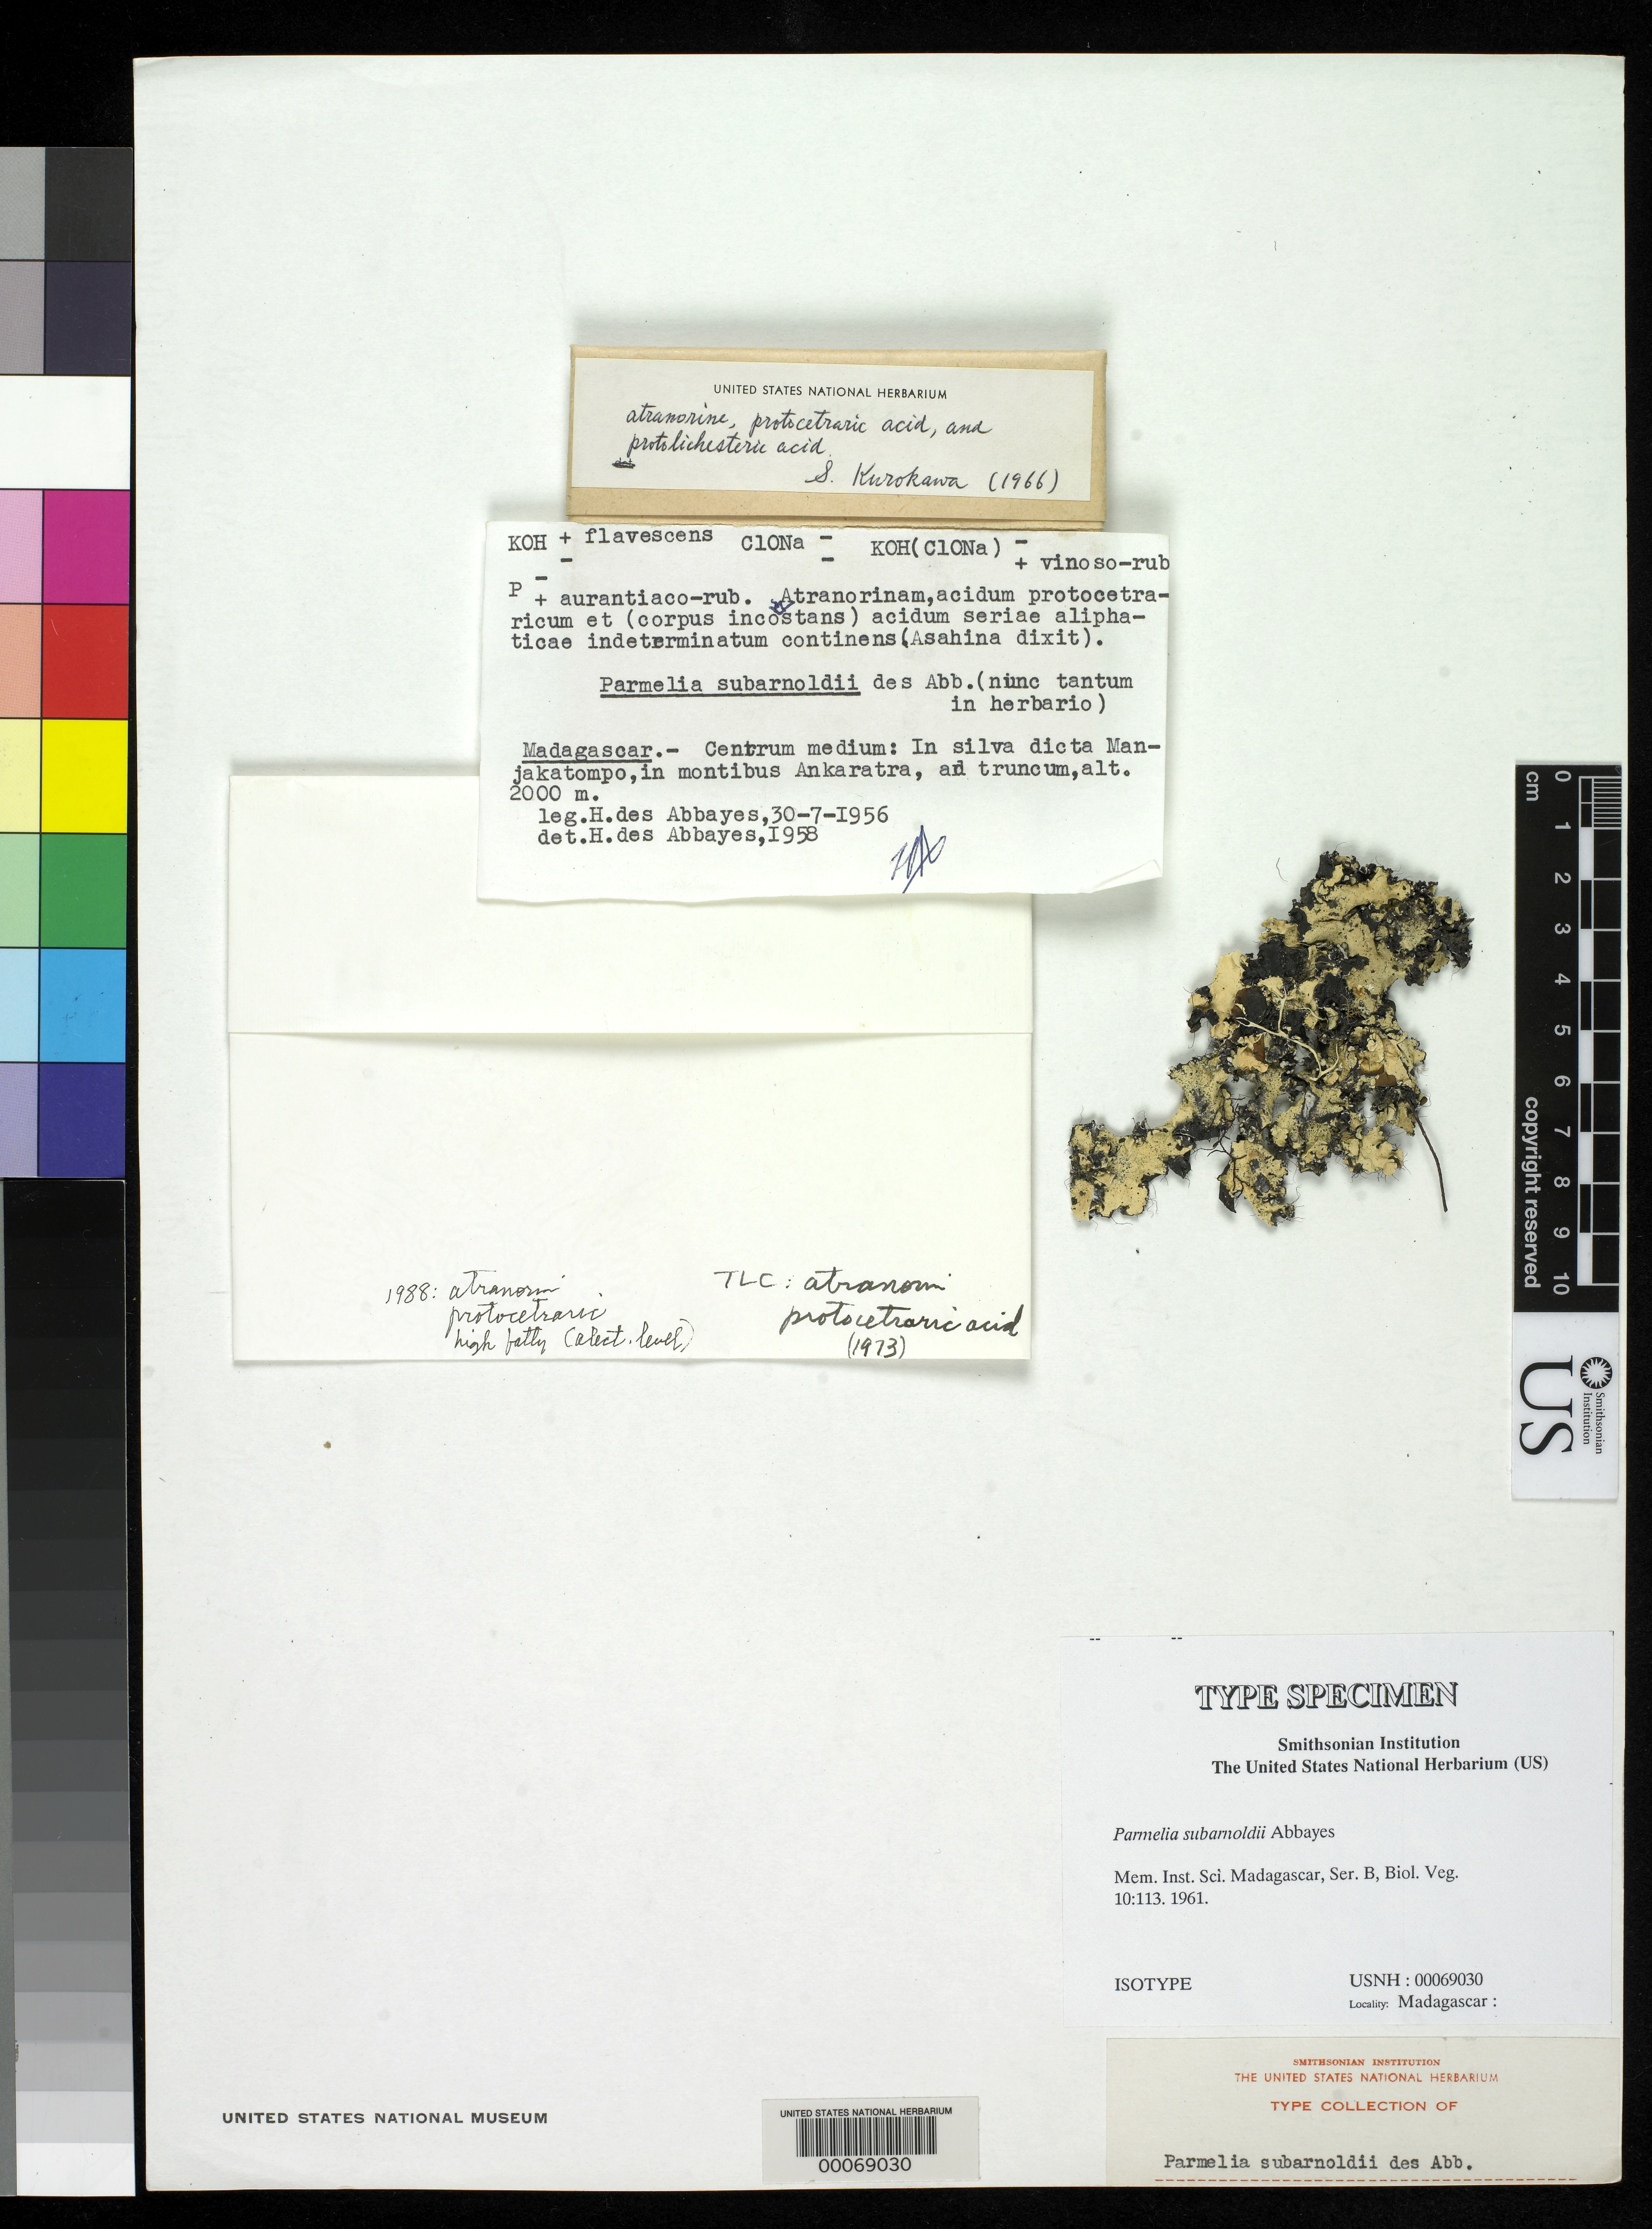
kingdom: Fungi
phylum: Ascomycota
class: Lecanoromycetes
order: Lecanorales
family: Parmeliaceae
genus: Parmelia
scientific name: Parmelia subarnoldii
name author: Abbayes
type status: Isotype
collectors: H. R. Abbayes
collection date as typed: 30 Jul 1965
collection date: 1965-07-30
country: Madagascar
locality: Foret de Manjakatompo, Ankaratra, centre nord. [Forest of Manjakatompo, Ankaratra, central north.]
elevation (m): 2000